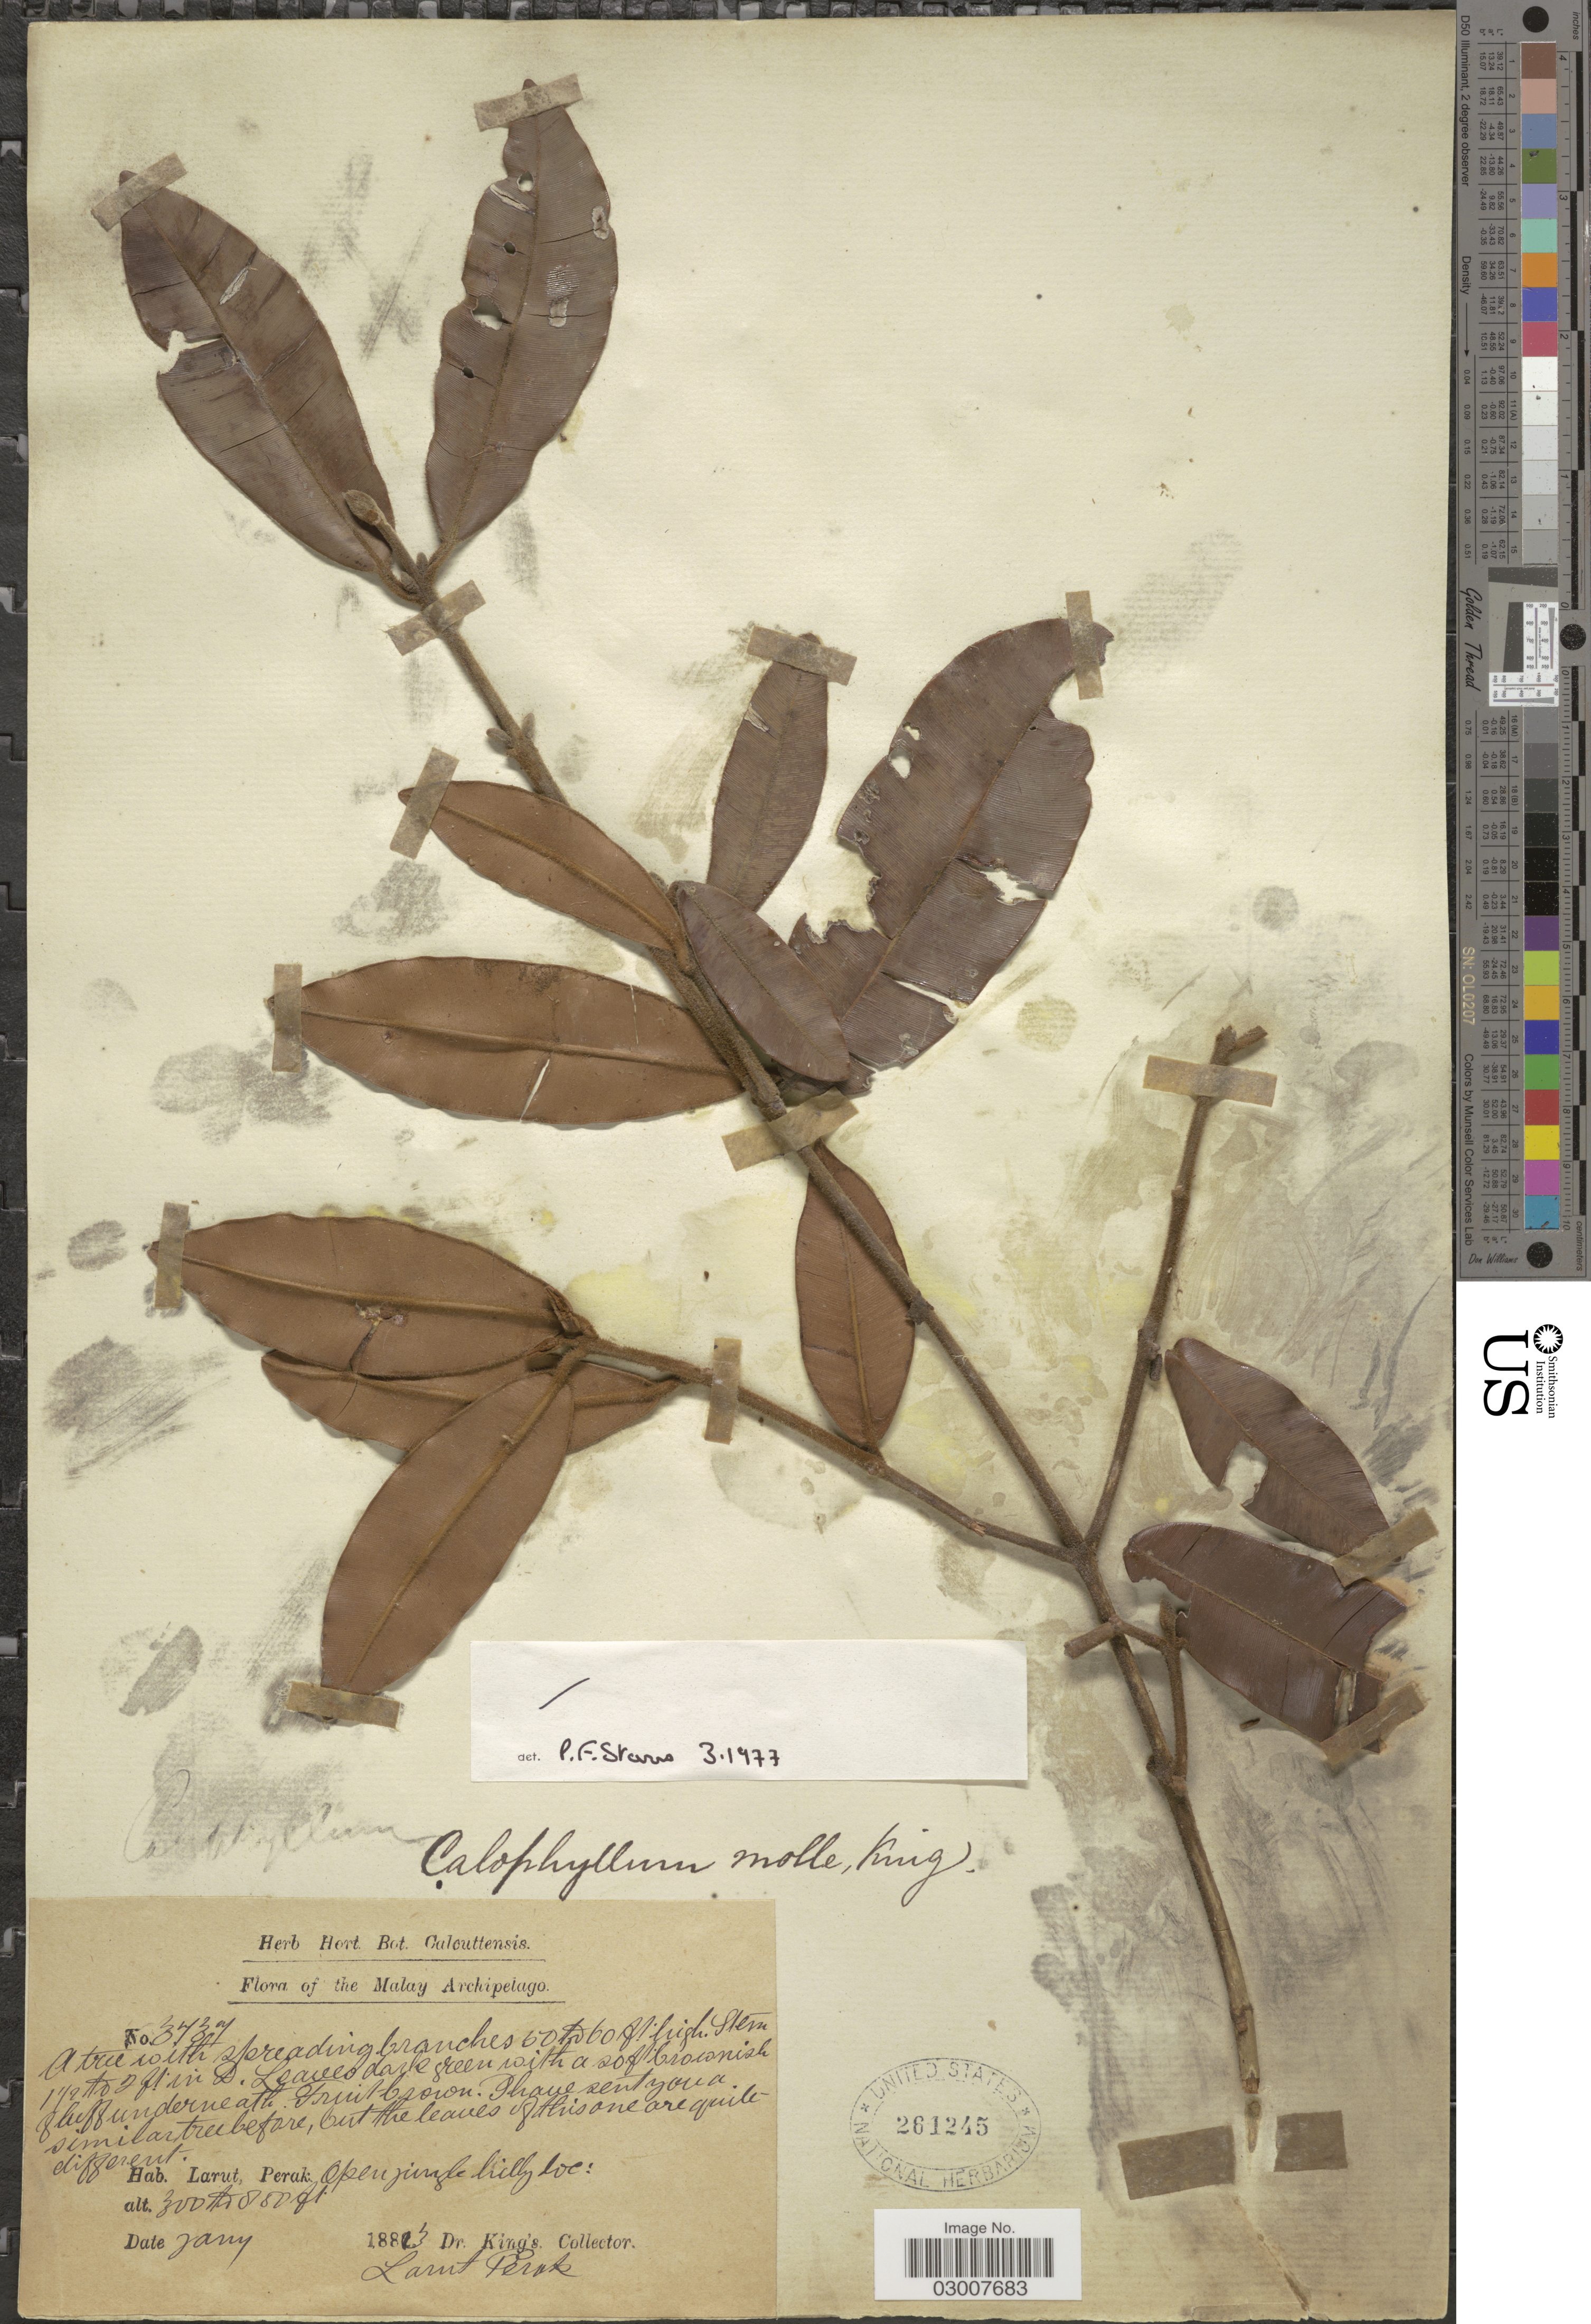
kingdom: Plantae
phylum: Tracheophyta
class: Magnoliopsida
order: Malpighiales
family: Calophyllaceae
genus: Calophyllum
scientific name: Calophyllum molle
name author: R.M. King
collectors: Dr. King's collector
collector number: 3737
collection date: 1883-01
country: Malaysia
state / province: Perak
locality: Malay Archipelago. Larut.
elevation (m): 91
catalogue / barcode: US 261245